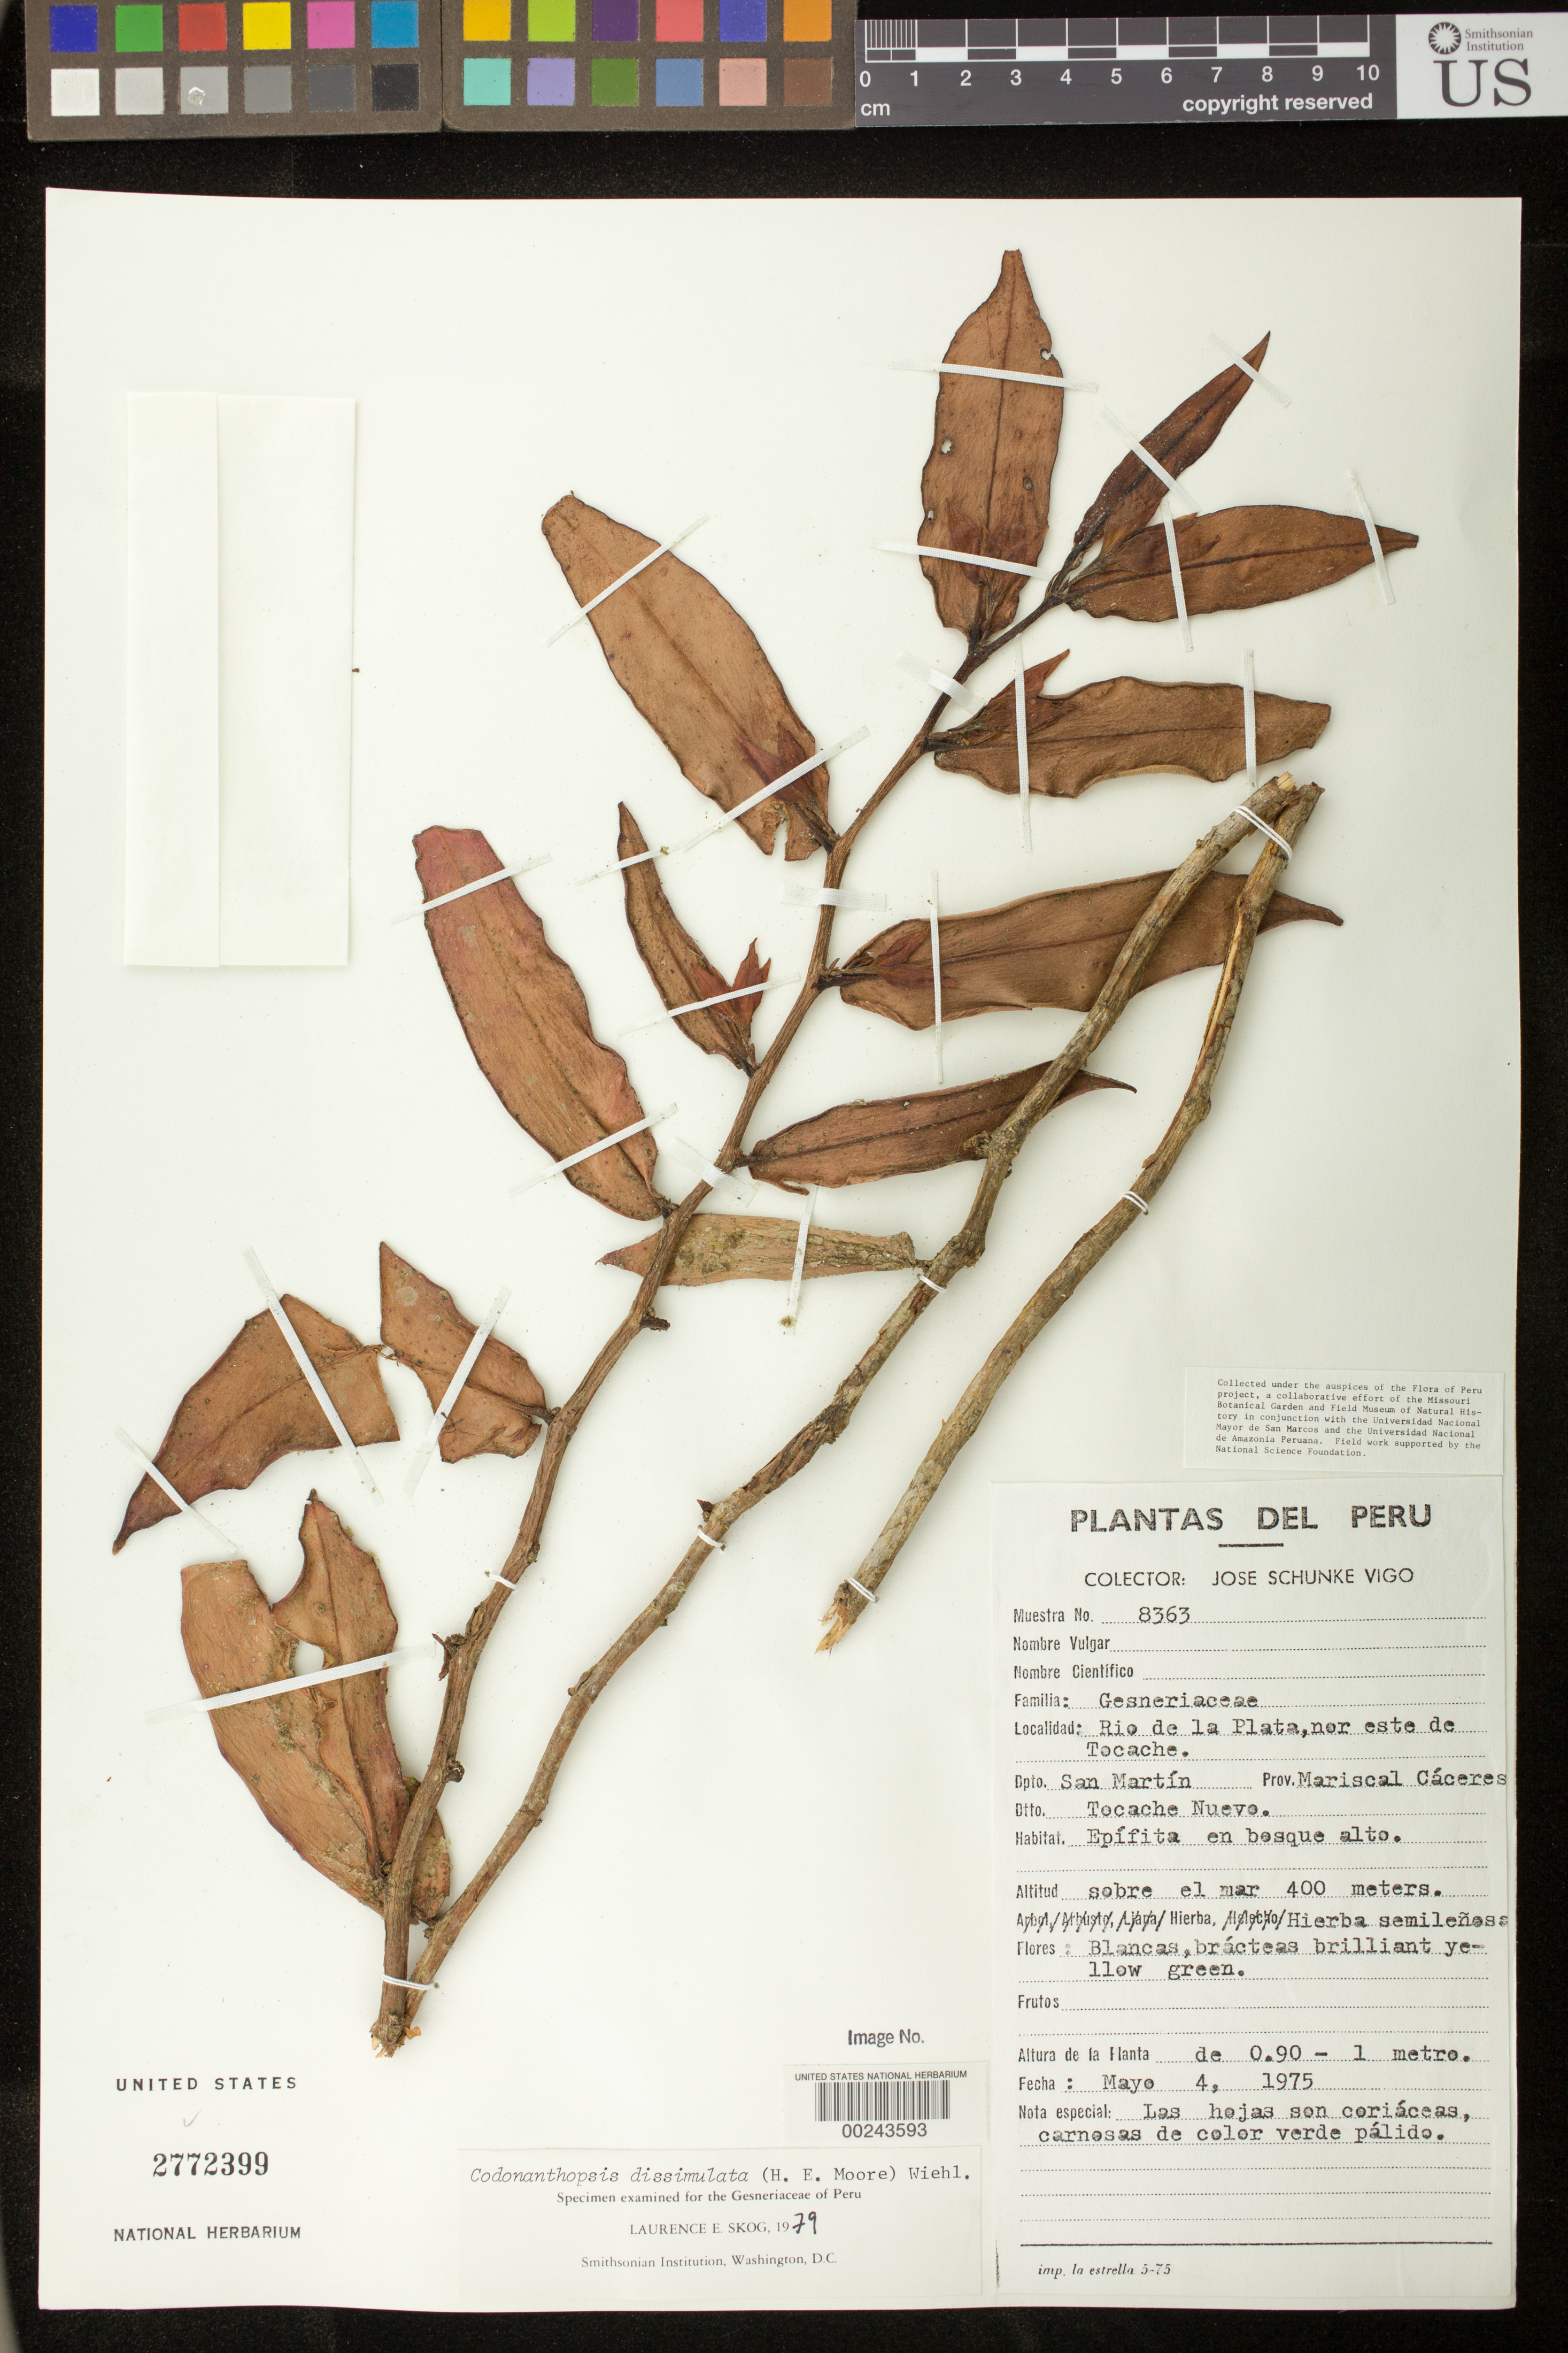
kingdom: Plantae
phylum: Tracheophyta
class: Magnoliopsida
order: Lamiales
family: Gesneriaceae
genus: Codonanthopsis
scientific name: Codonanthopsis dissimulata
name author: (H.E. Moore) Wiehler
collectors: J. Schunke Vigo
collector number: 8363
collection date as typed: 04 May 1975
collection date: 1975-05-04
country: Peru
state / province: San Martín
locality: Prov. Mariscal Cáceres, Dtto. Tocache Nuevo, Rio de La Plata, NE of Tocache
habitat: Epiphyte in tall forest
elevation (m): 400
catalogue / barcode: US 2772399